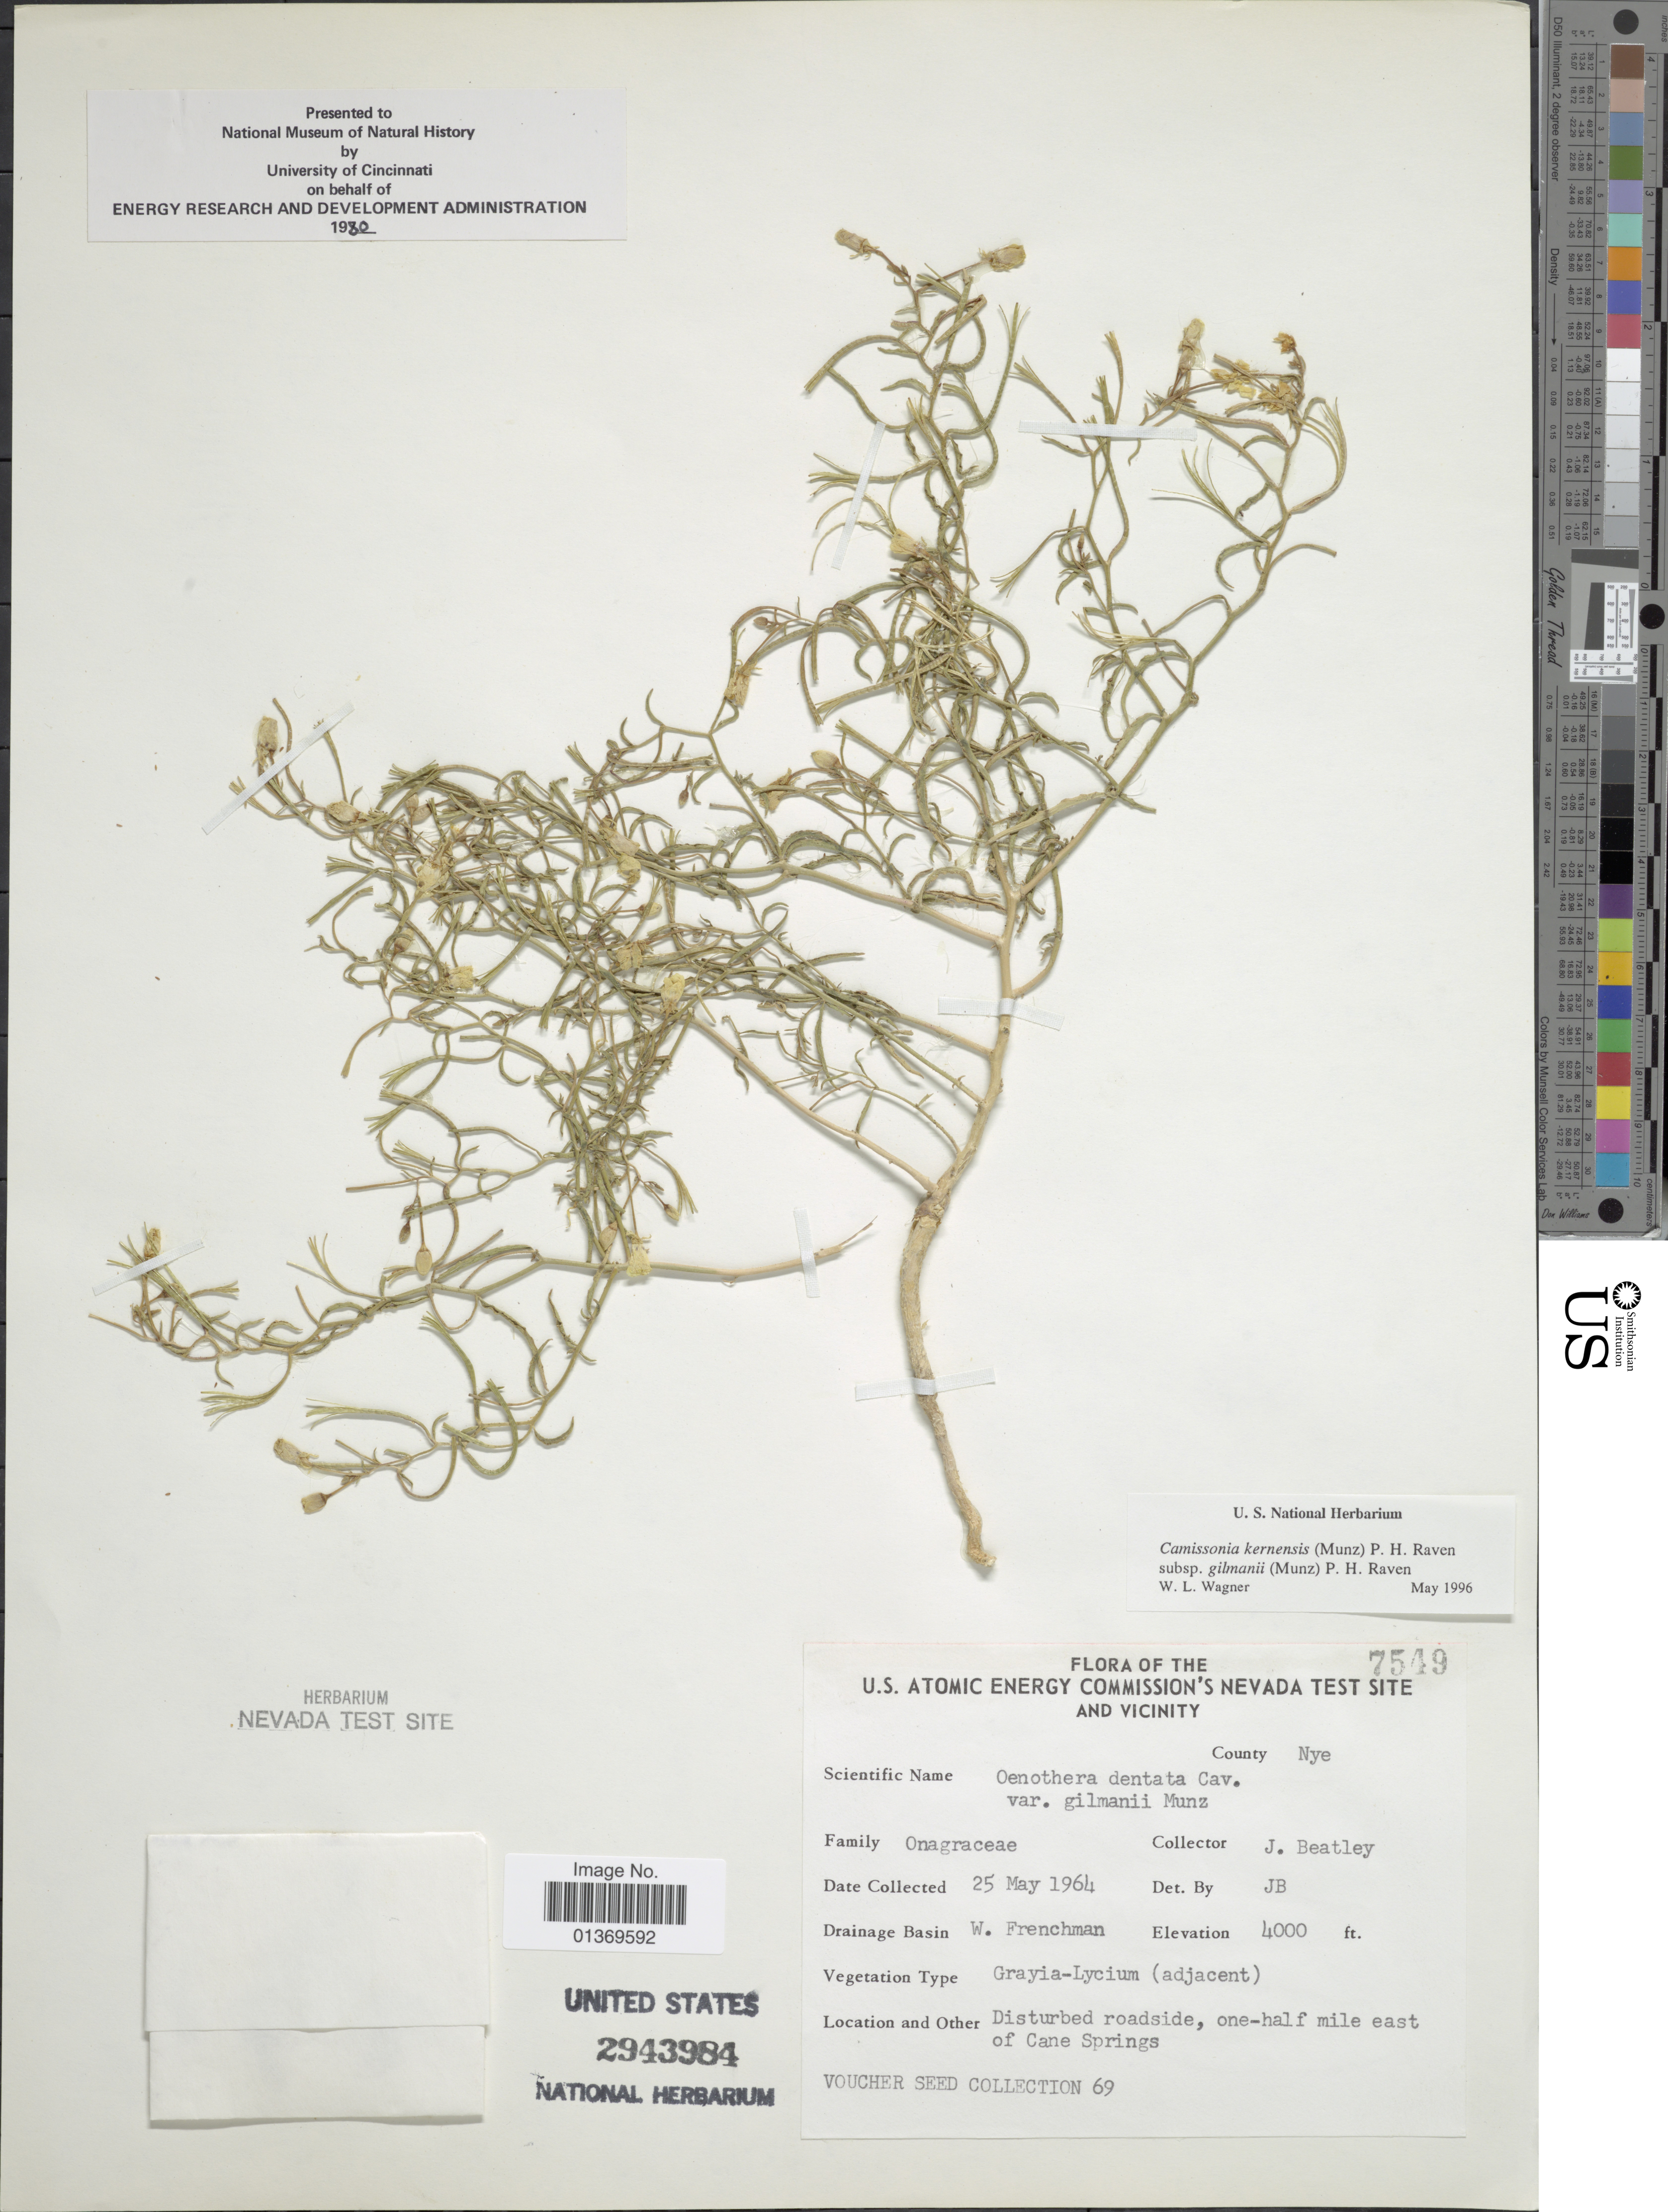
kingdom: Plantae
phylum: Tracheophyta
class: Magnoliopsida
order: Myrtales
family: Onagraceae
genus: Camissonia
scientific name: Camissonia kernensis subsp. gilmanii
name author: (Munz) P.H. Raven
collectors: J. C. Beatley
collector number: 7549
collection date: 1964-05-25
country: United States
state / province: Nevada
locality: U.S. Atomic Energy Commission's Nevada Test Site and Vicinity, County Nye, W. Frenchman, one-half mile east of Cane Springs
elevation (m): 1219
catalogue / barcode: US 2943984